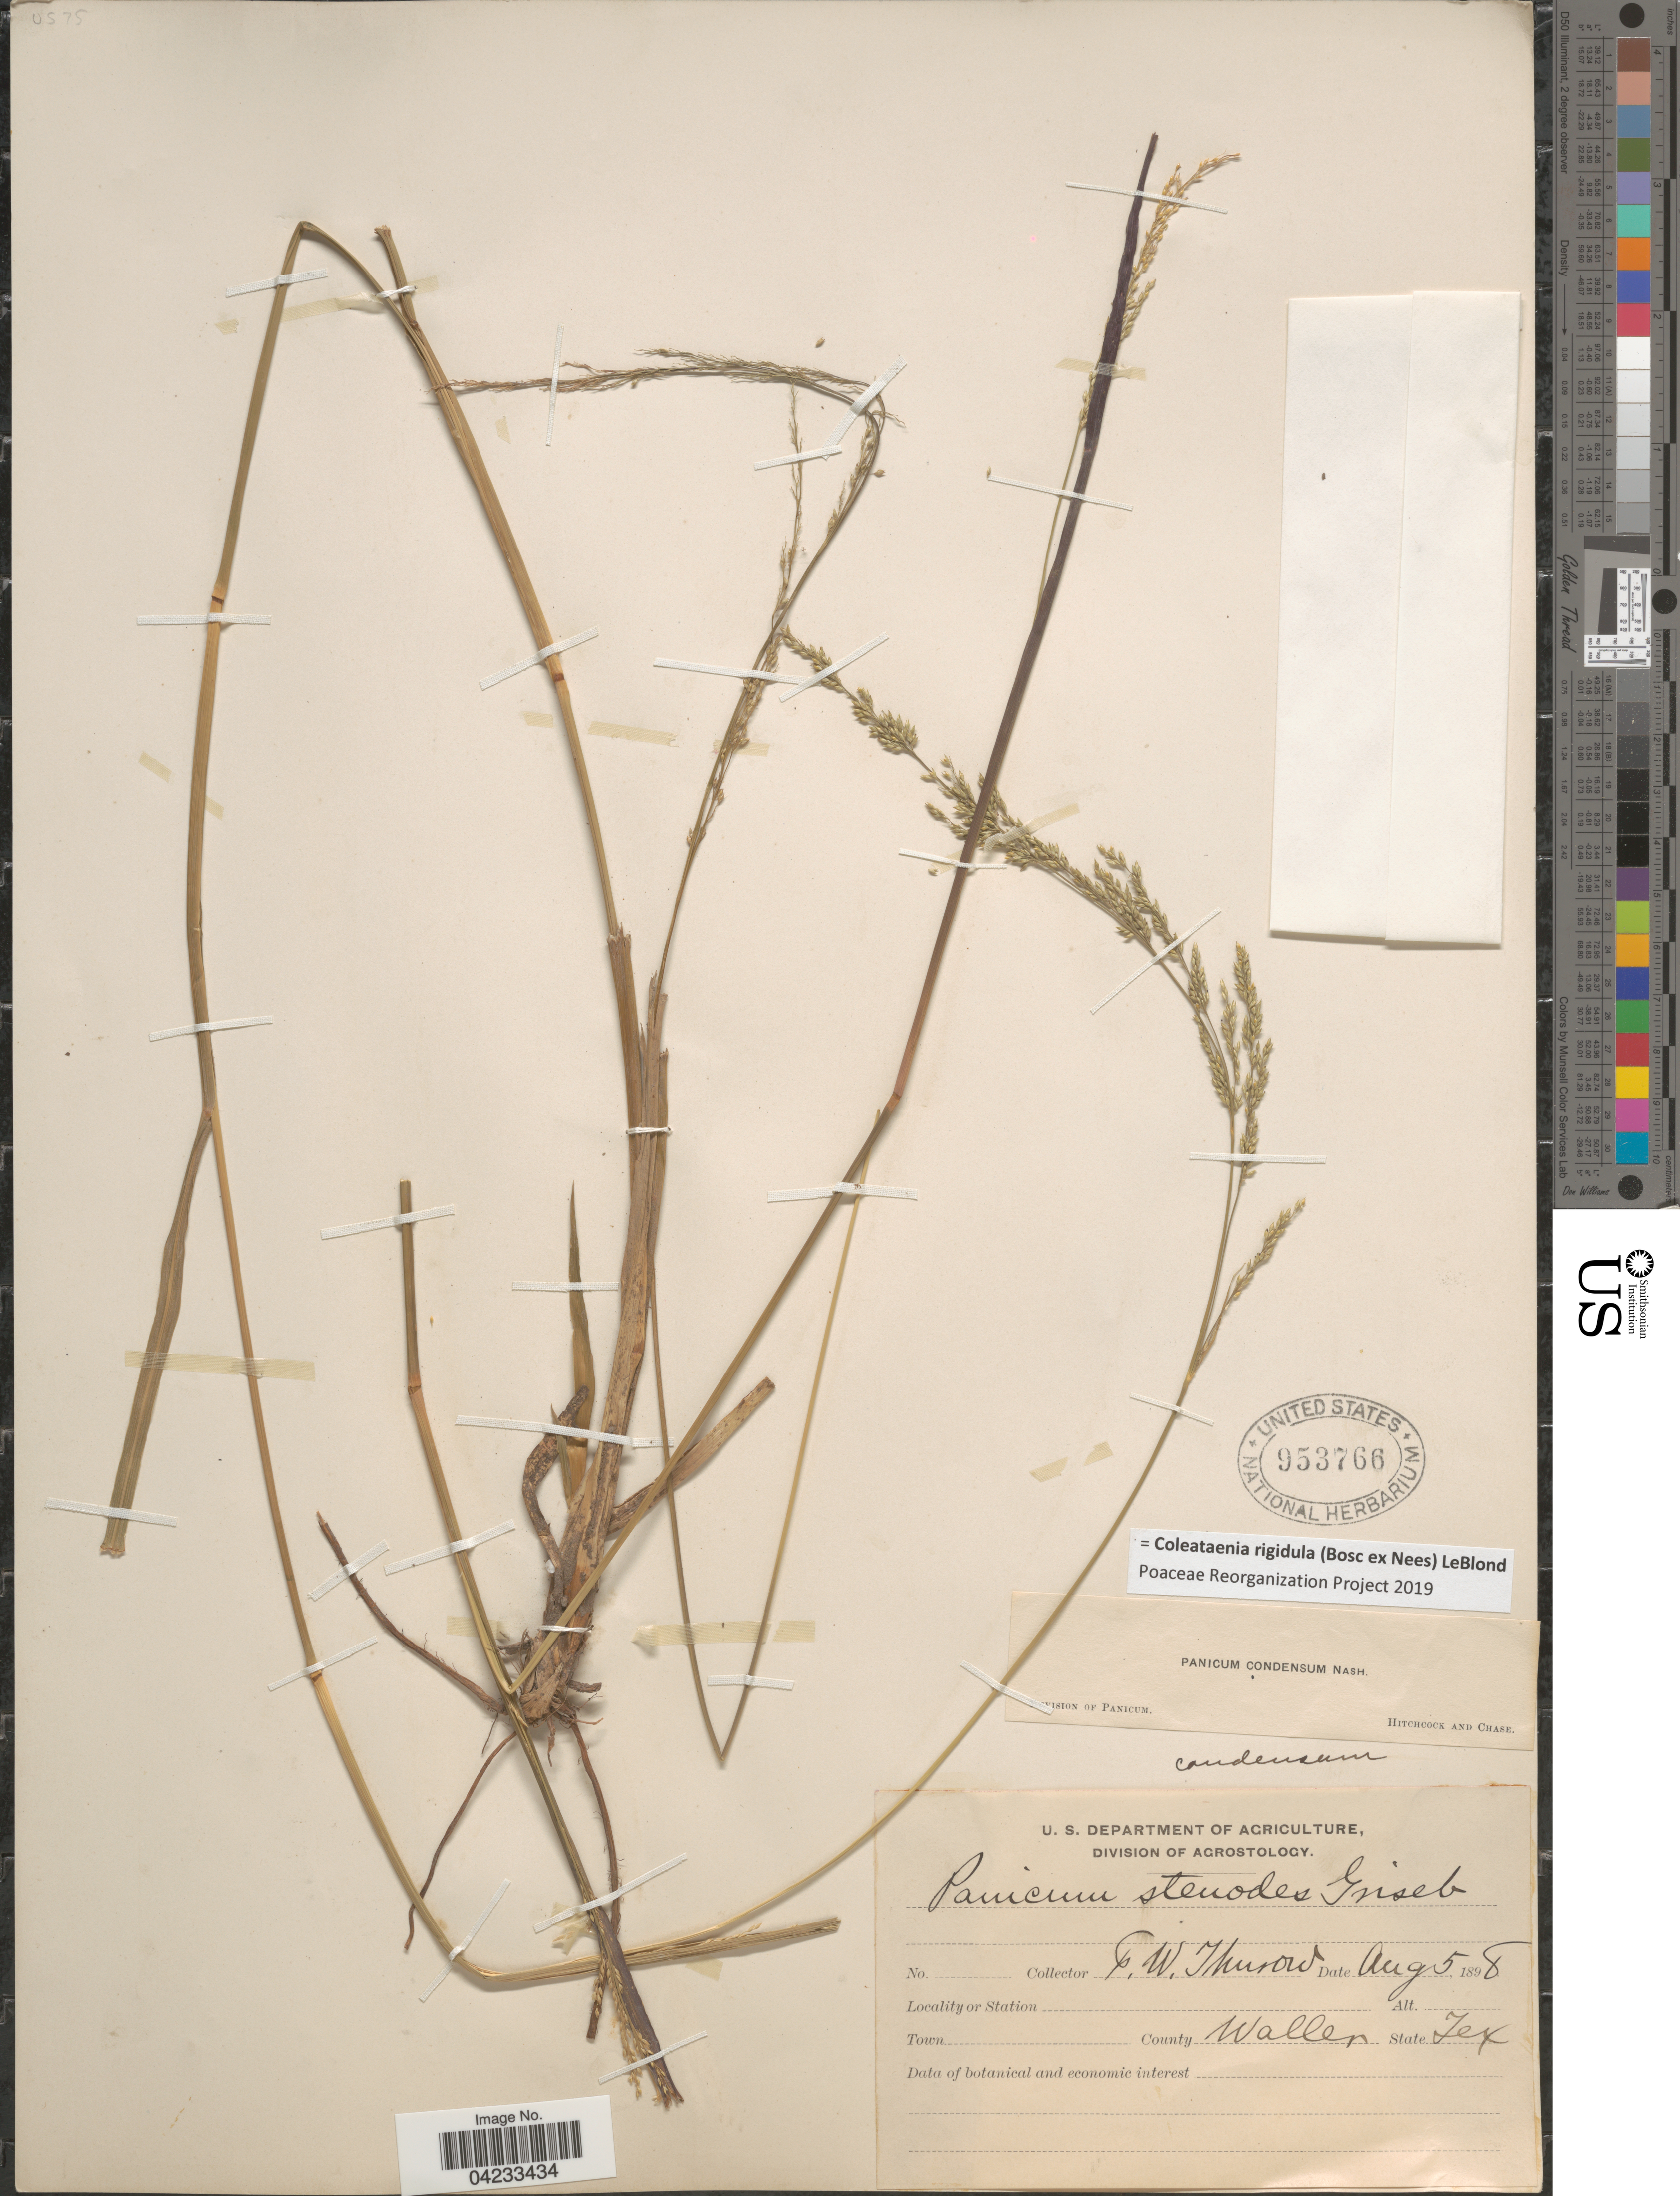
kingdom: Plantae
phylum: Tracheophyta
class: Liliopsida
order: Poales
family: Poaceae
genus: Coleataenia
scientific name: Coleataenia rigidula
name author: (Bosc ex Nees) LeBlond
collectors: F. W. Thurow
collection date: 1898-08-05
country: United States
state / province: Texas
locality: County Waller.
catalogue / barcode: US 953766